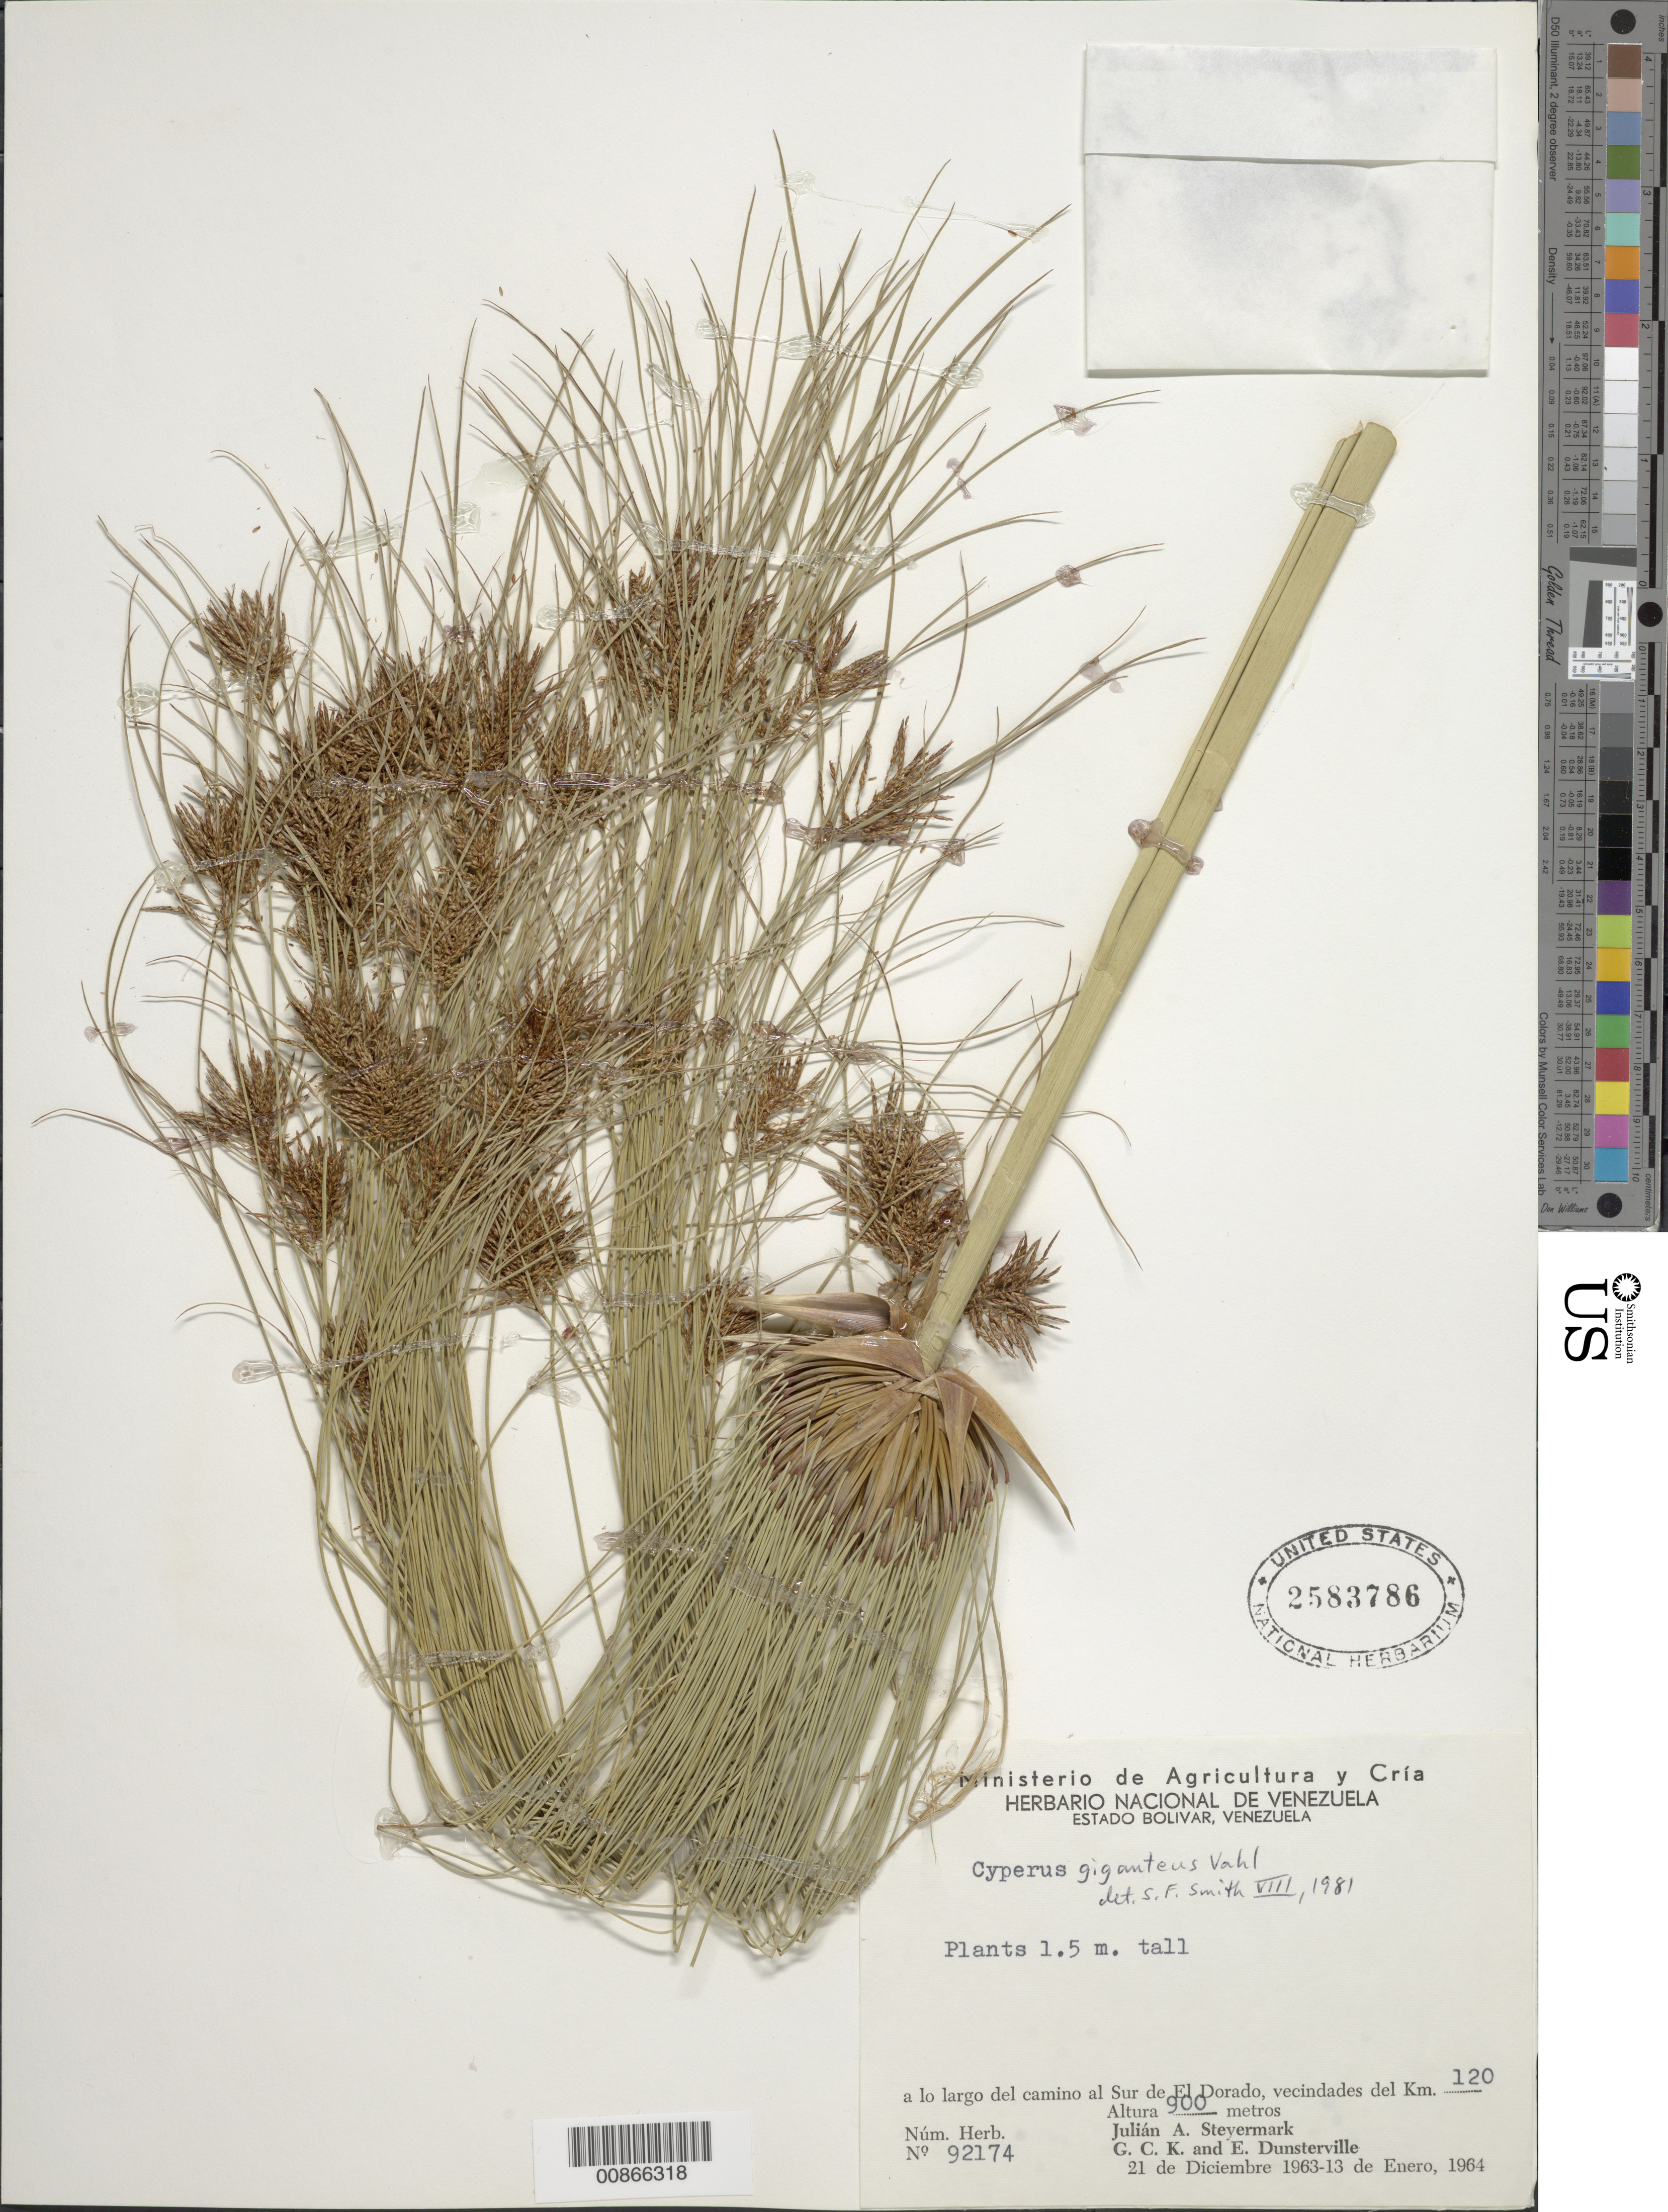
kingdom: Plantae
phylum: Tracheophyta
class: Liliopsida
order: Poales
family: Cyperaceae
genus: Cyperus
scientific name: Cyperus giganteus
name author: Vahl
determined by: Smith, Stephen F., (US), NMNH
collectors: J. Steyermark, G. C. K. Dunsterville & E. Dunsterville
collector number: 92174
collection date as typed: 21-Dec-63 to 13-Jan-64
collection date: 1963-12-21/1964-01-13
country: Venezuela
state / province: Bolívar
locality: El Dorado, km 120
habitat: Along road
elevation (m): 900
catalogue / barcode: US 2583786